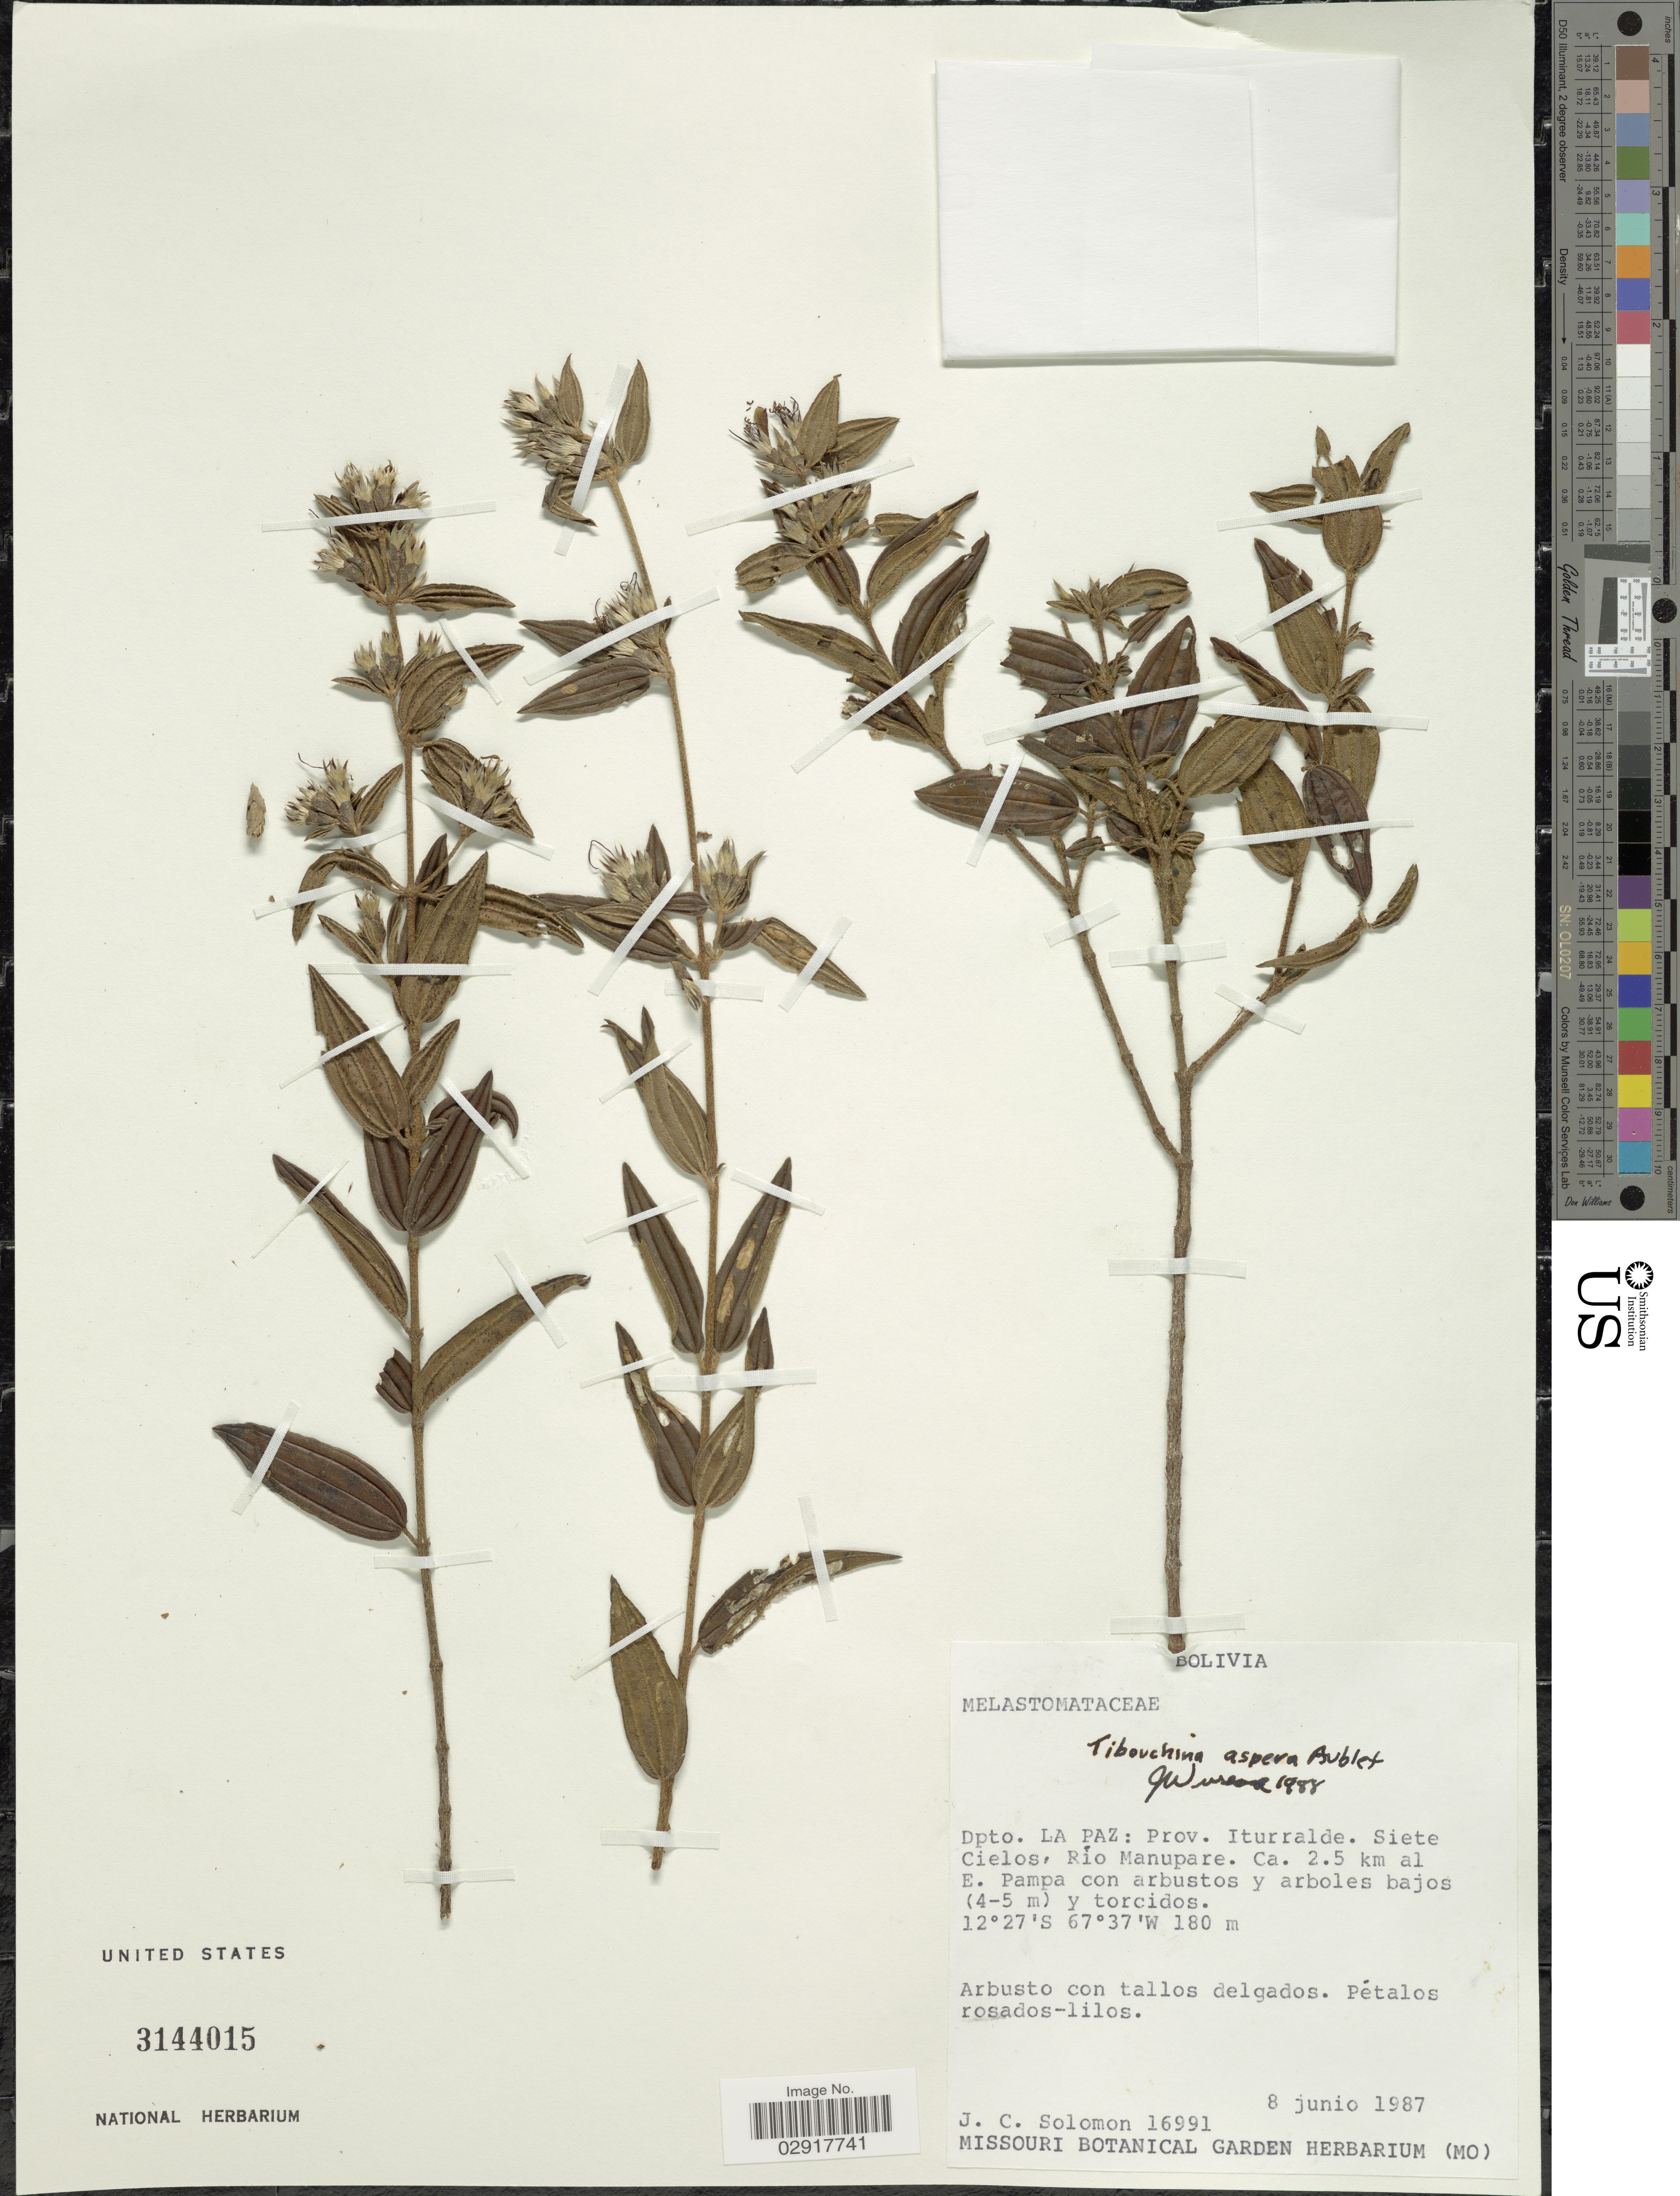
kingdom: Plantae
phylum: Tracheophyta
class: Magnoliopsida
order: Myrtales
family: Melastomataceae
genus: Tibouchina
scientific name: Tibouchina aspera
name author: Aubl.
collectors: J. C. Solomon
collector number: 16991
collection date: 1987-06-08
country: Bolivia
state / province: La Paz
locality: Dpto. La Paz: Prov. Iturralde. Siete Cielos, Río Manupare. Ca. 2.5 km al E. Pampa.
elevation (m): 180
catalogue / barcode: US 3144015